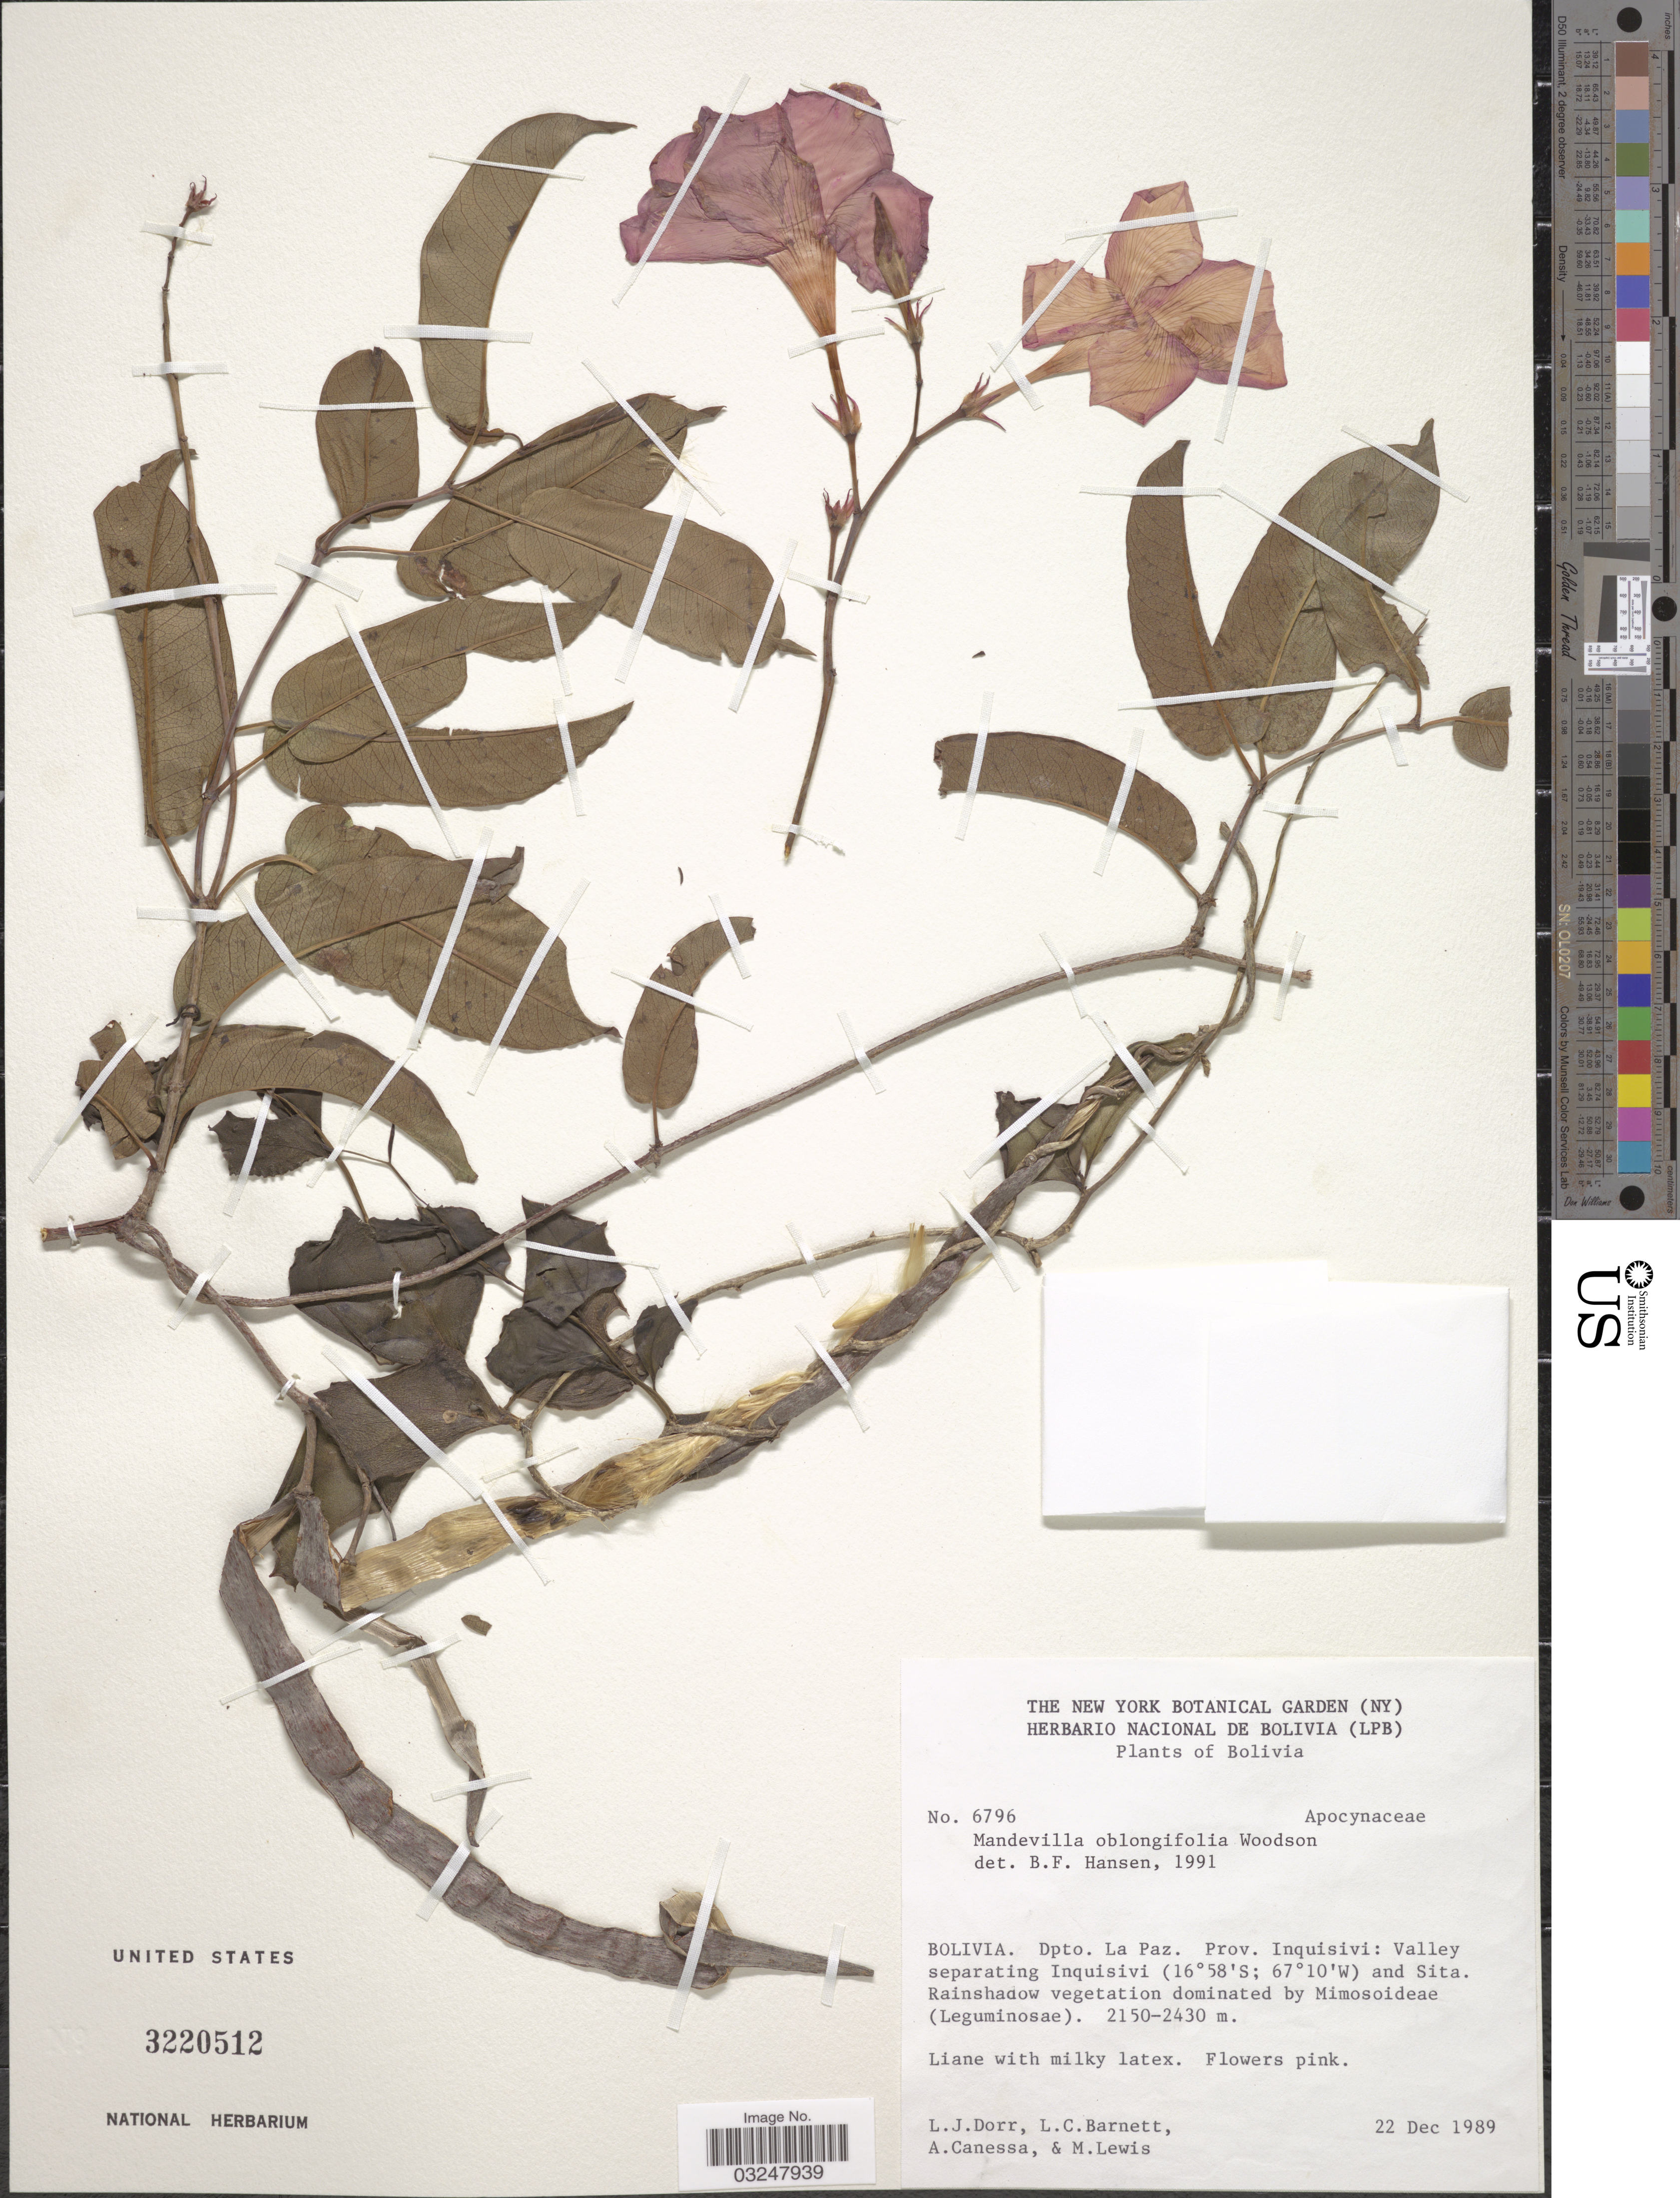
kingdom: Plantae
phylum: Tracheophyta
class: Magnoliopsida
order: Gentianales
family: Apocynaceae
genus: Mandevilla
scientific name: Mandevilla oblongifolia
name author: (Woodson) Woodson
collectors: L. J. Dorr, L. C. Barnett, A. Canessa & M. Lewis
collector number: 6796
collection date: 1989-12-22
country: Bolivia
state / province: La Paz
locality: Dpto. La Paz, Prov. Inquisivi: Valley separating Inquisivi and Sita.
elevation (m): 2150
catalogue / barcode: US 3220512